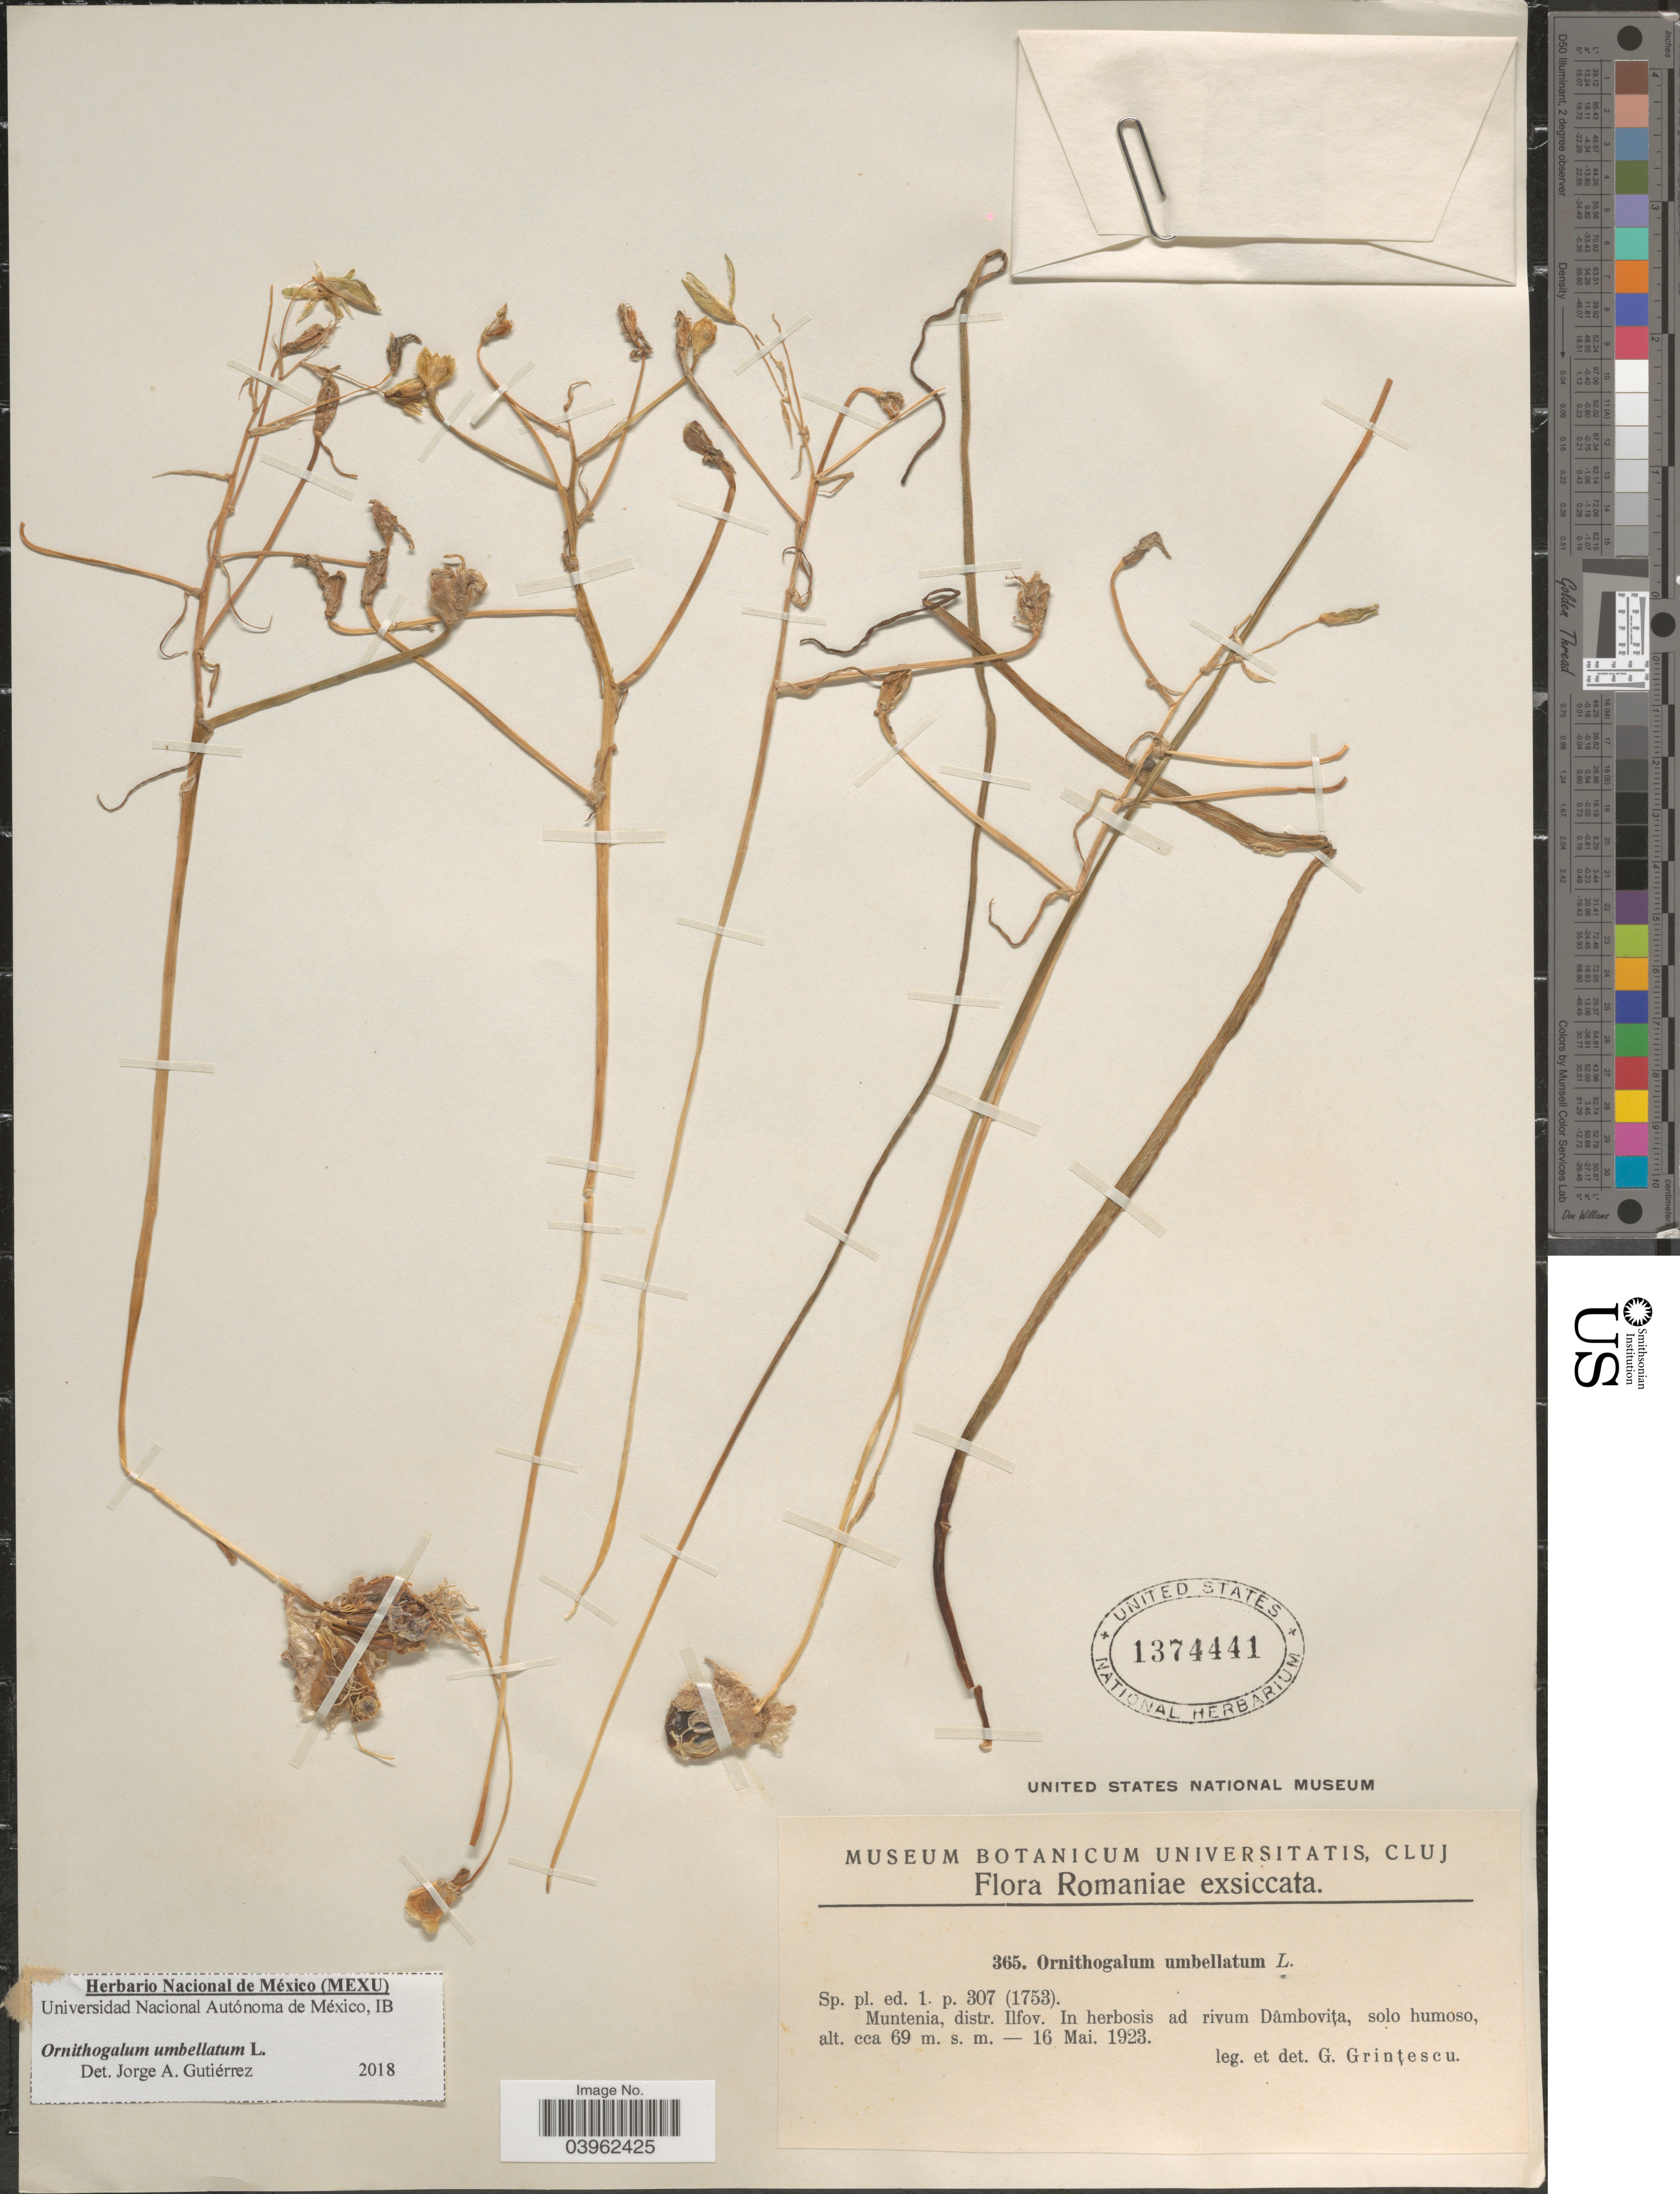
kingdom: Plantae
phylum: Tracheophyta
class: Liliopsida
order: Asparagales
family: Asparagaceae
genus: Ornithogalum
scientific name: Ornithogalum umbellatum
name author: L.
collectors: G. Grintescu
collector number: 365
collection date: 1923-05-16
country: Romania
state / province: Ilfov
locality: Muntenia, distr. Ilfov. In herbosis ad rivum Dâmboviţa.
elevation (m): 69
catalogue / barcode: US 1374441